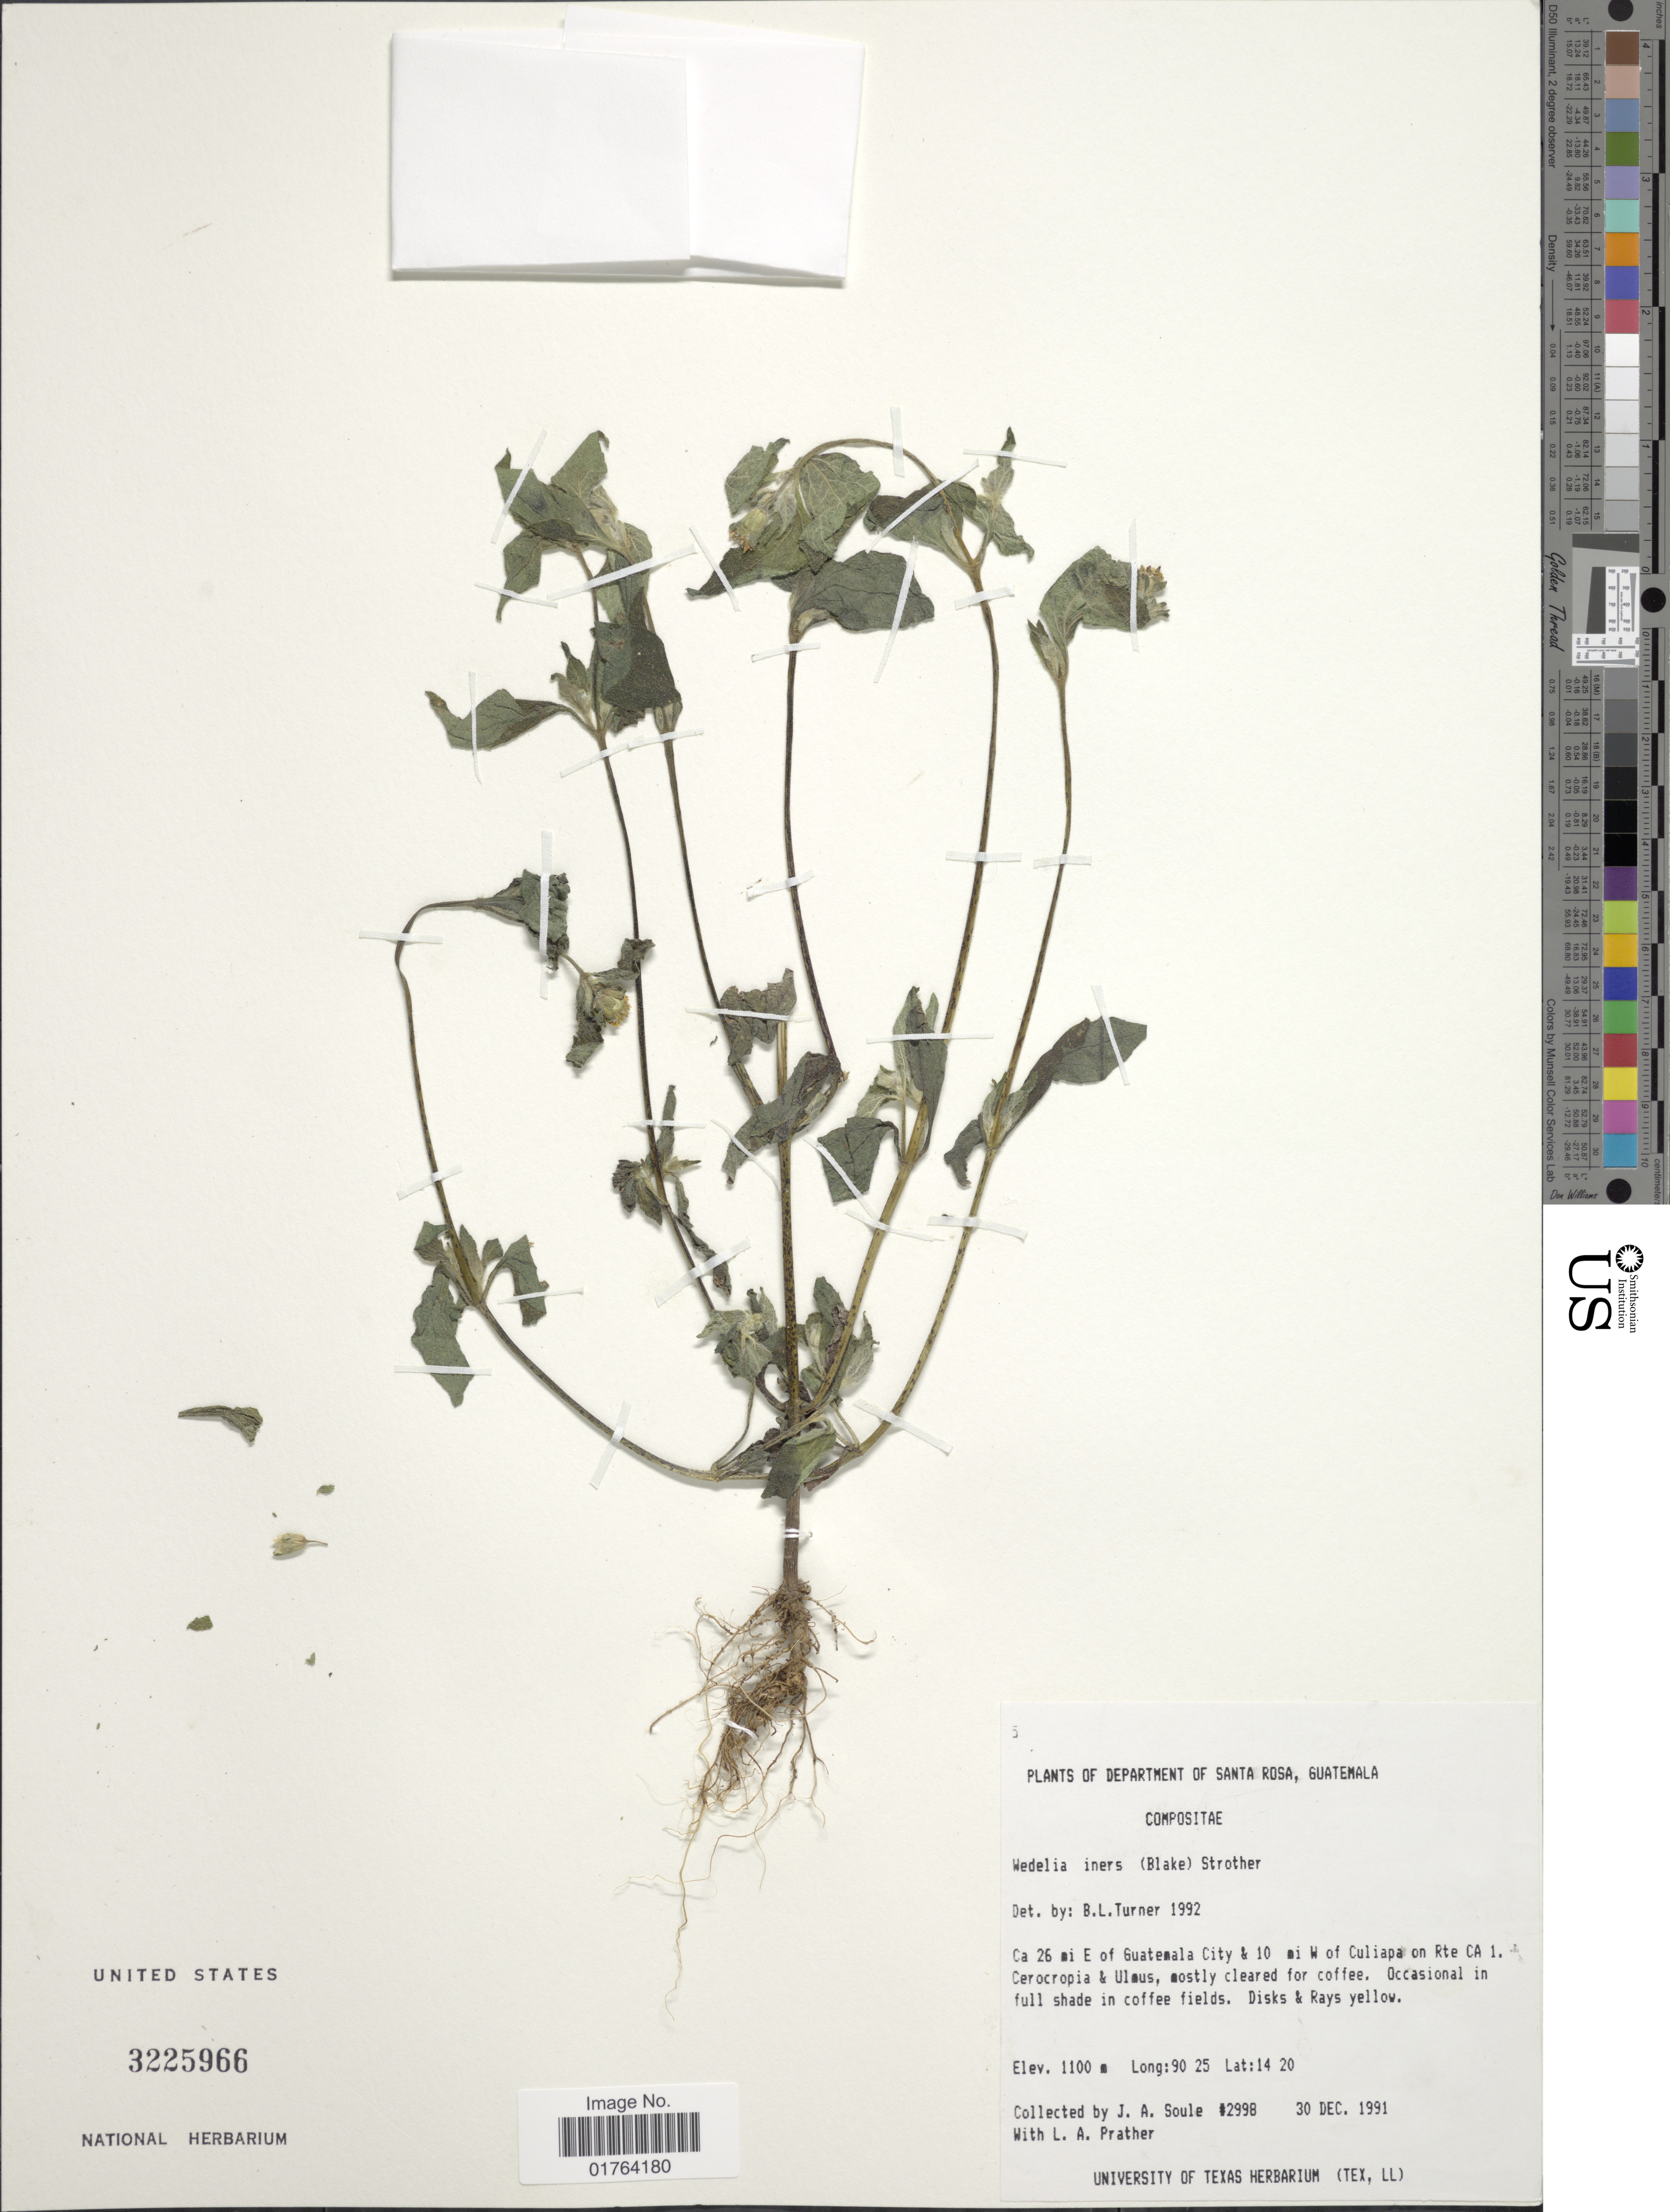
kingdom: Plantae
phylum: Tracheophyta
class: Magnoliopsida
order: Asterales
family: Asteraceae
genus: Wedelia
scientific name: Wedelia iners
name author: (S.F. Blake) Strother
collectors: J. Soule & L. A. Prather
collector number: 2998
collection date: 1991-12-30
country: Guatemala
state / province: Santa Rosa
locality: Ca 26 mi E of Guatemala City & 10 mi W of Culiapa on Rte Ca 1.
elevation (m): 1100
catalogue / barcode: US 3225966